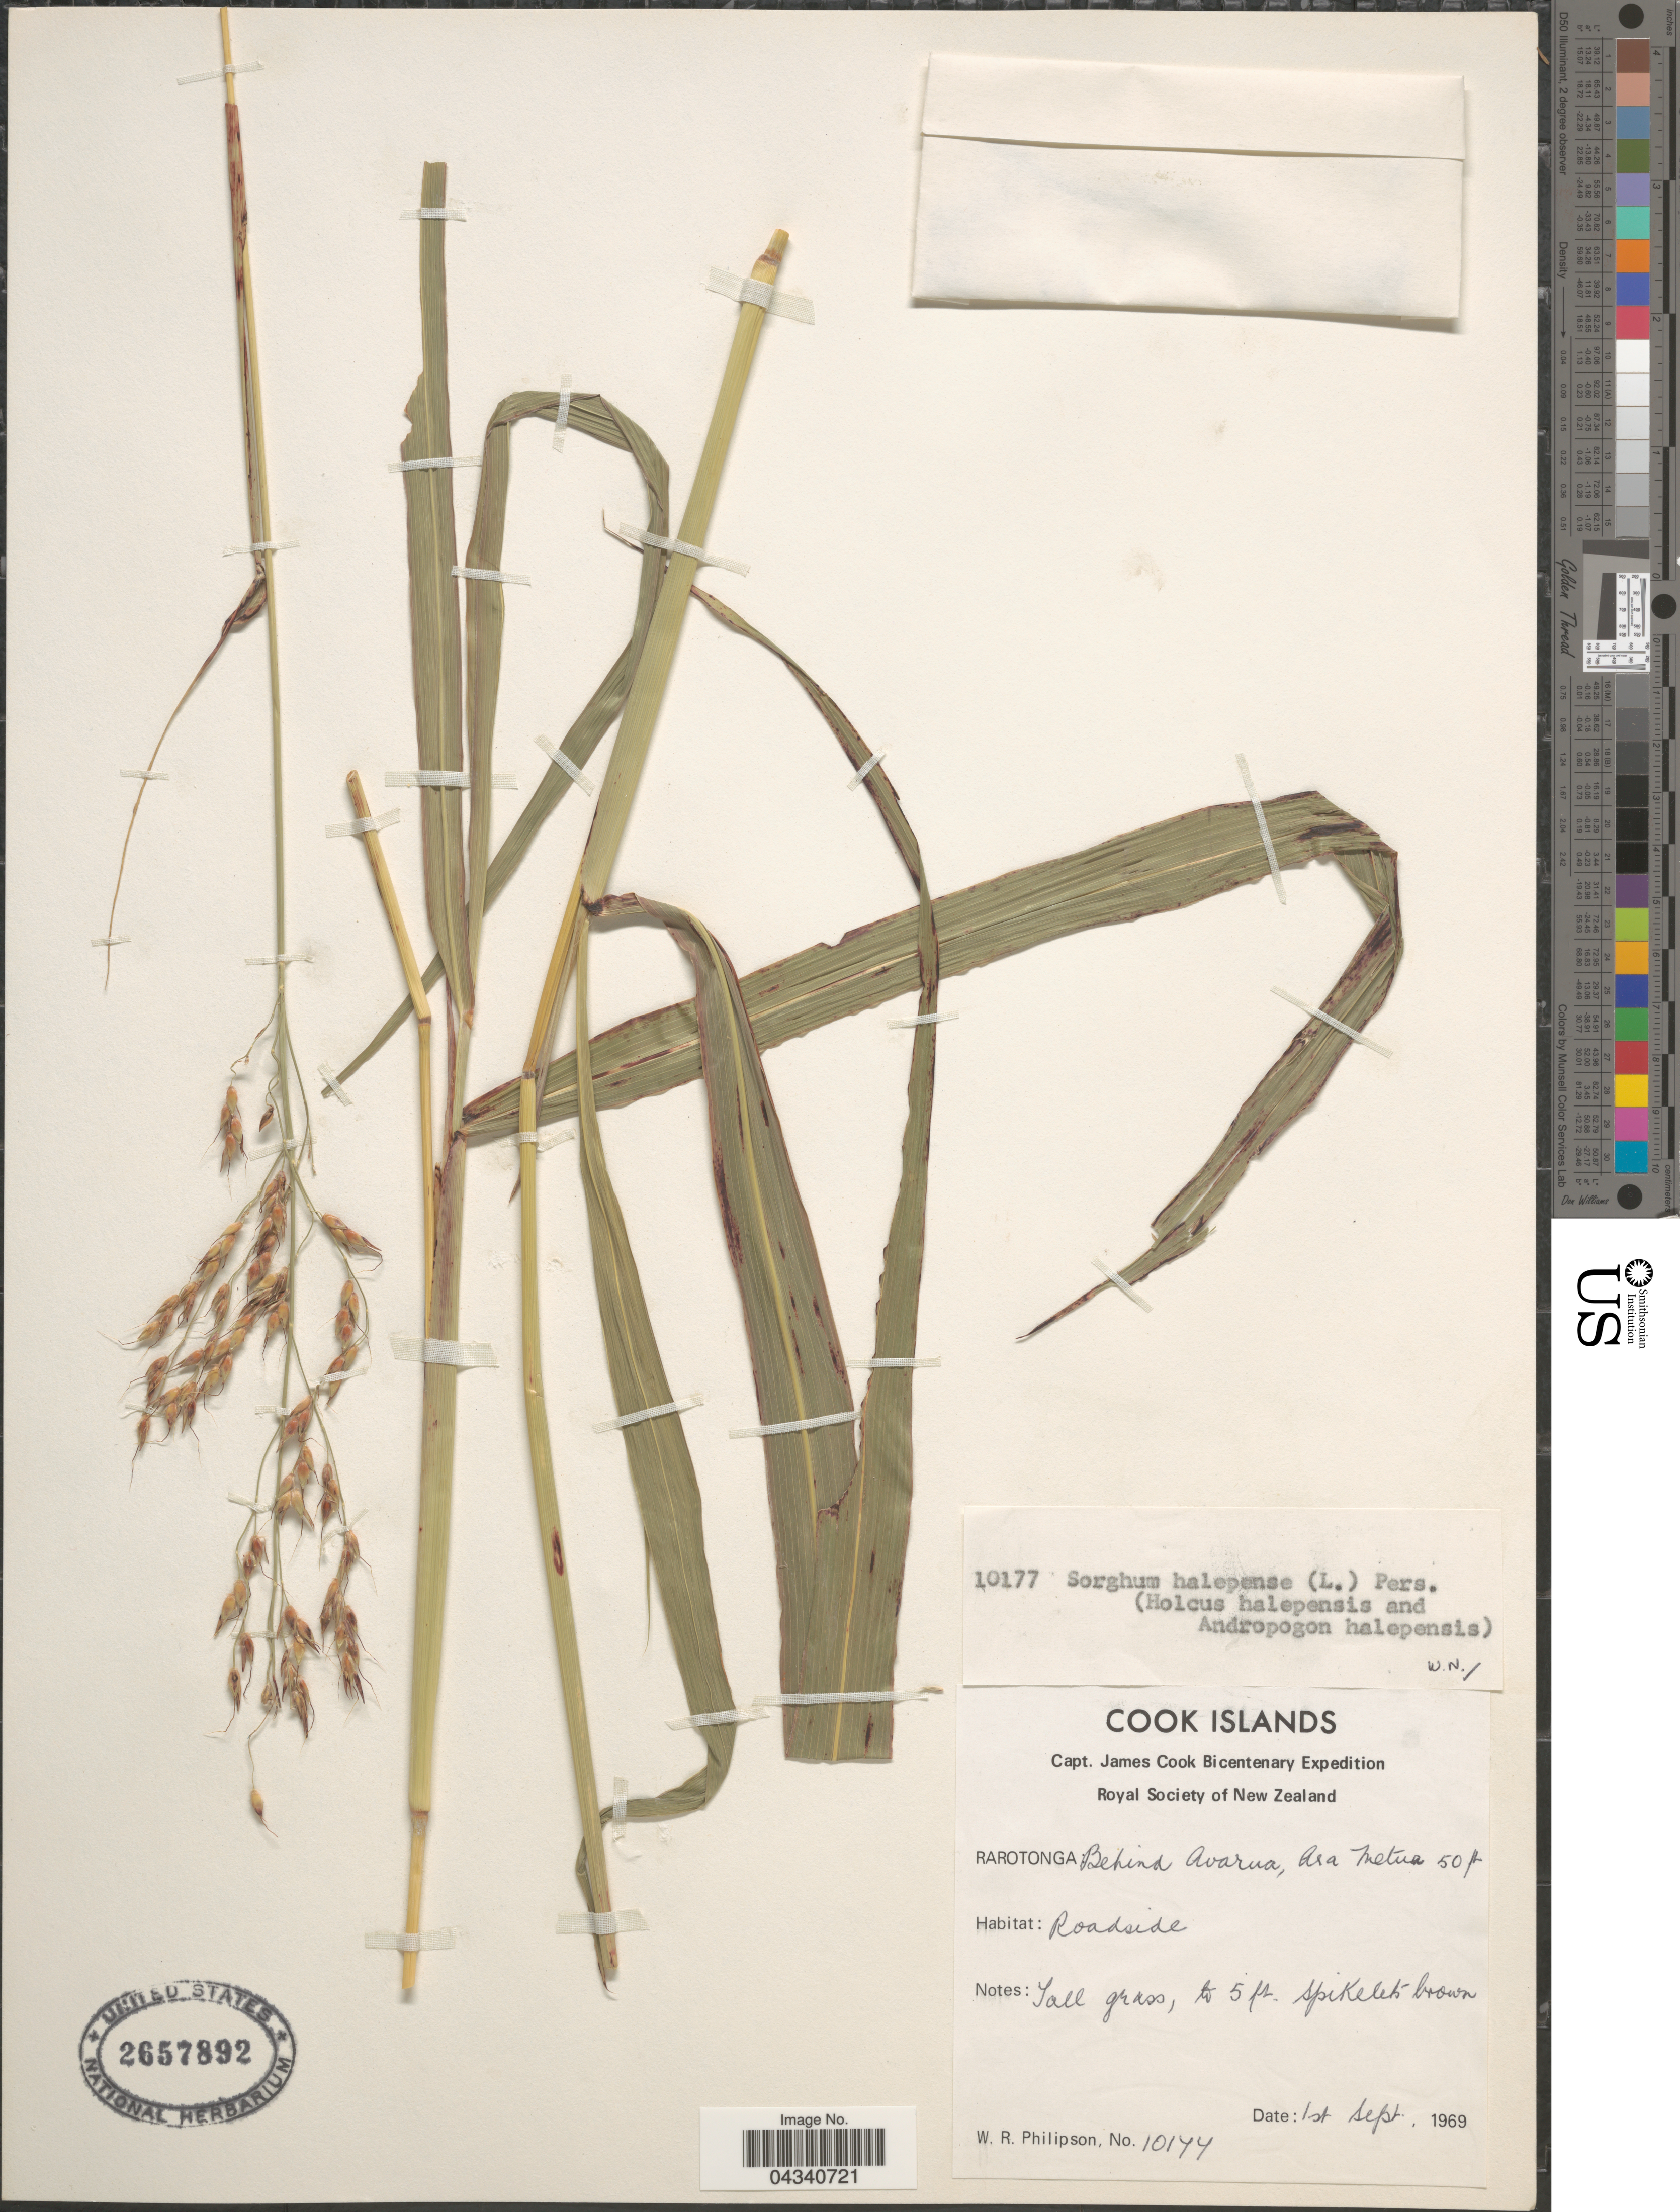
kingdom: Plantae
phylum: Tracheophyta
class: Liliopsida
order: Poales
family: Poaceae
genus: Sorghum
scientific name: Sorghum halepense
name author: (L.) Pers.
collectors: W. R. Philipson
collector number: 10177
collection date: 1969-09-01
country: Cook Islands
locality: Capt. James Cook Bicentenary Expedition. Rarotonga: Behind Avarua, Asa Metua. Roadside.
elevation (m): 15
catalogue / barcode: US 2657892